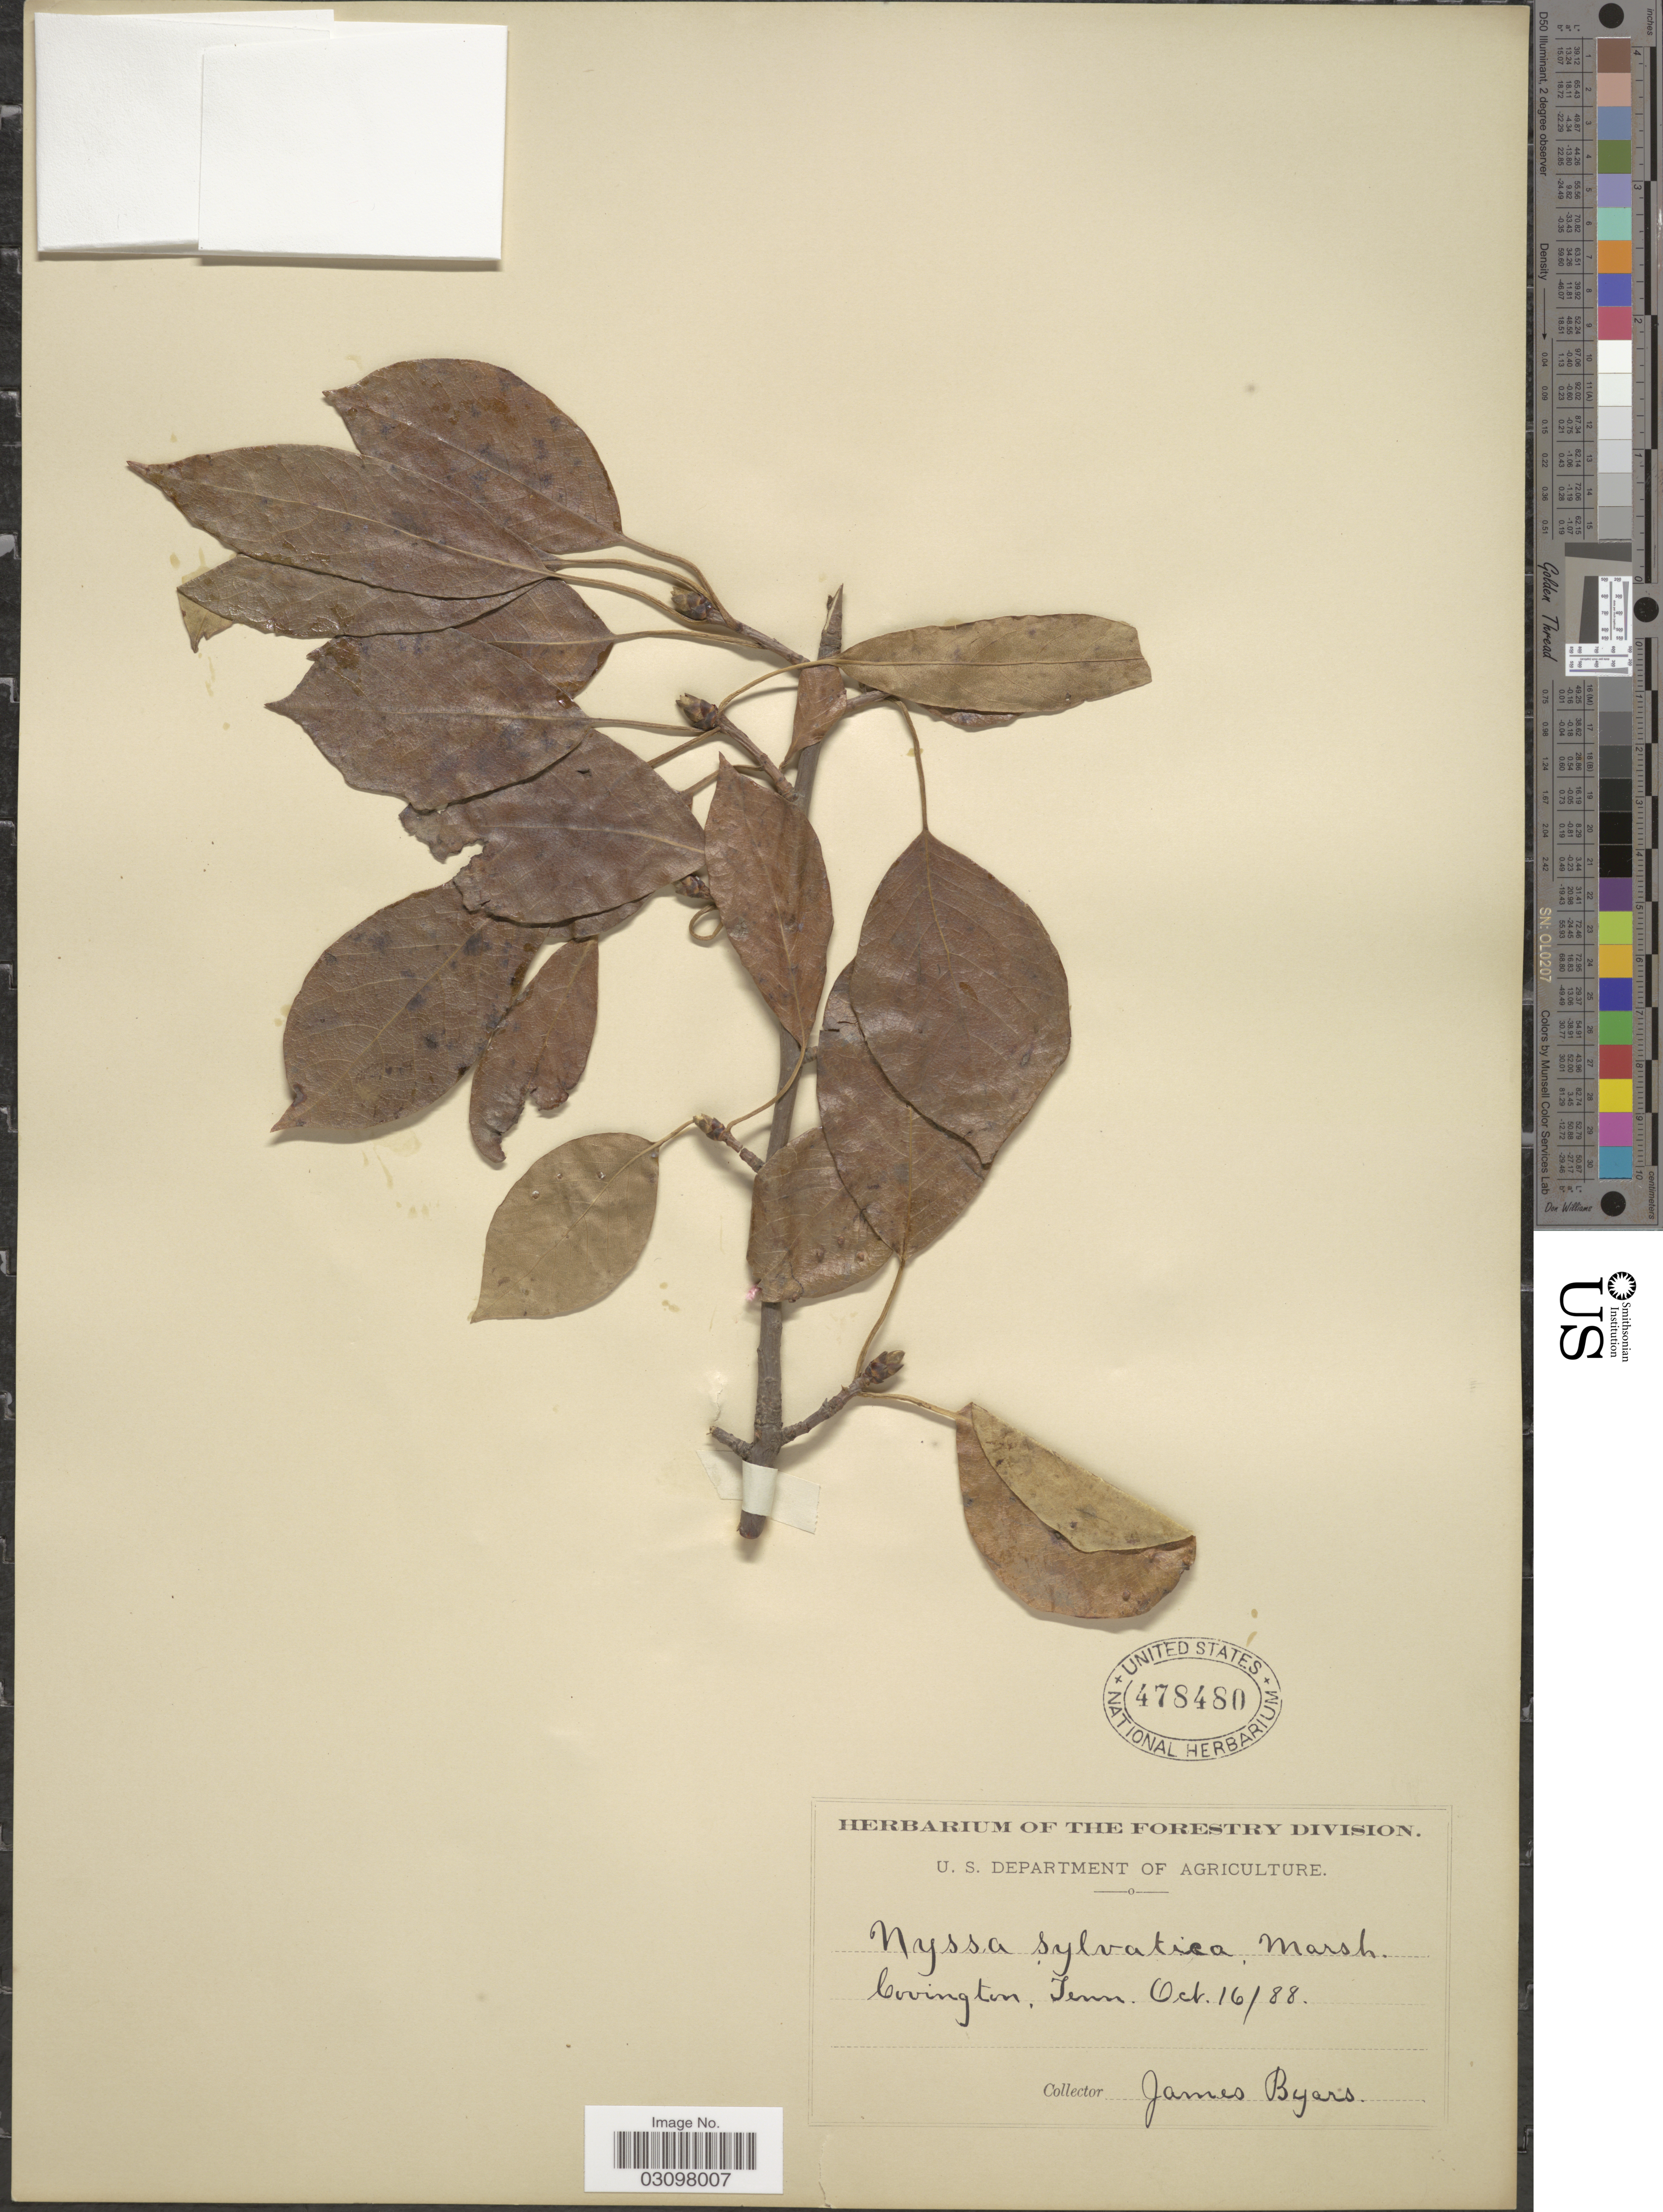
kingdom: Plantae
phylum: Tracheophyta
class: Magnoliopsida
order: Cornales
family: Nyssaceae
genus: Nyssa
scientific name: Nyssa sylvatica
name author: Marshall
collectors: J. Byars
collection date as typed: Transcribed d/m/y: 16/10/88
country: United States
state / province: Tennessee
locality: Covington, Tenn.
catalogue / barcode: US 478480